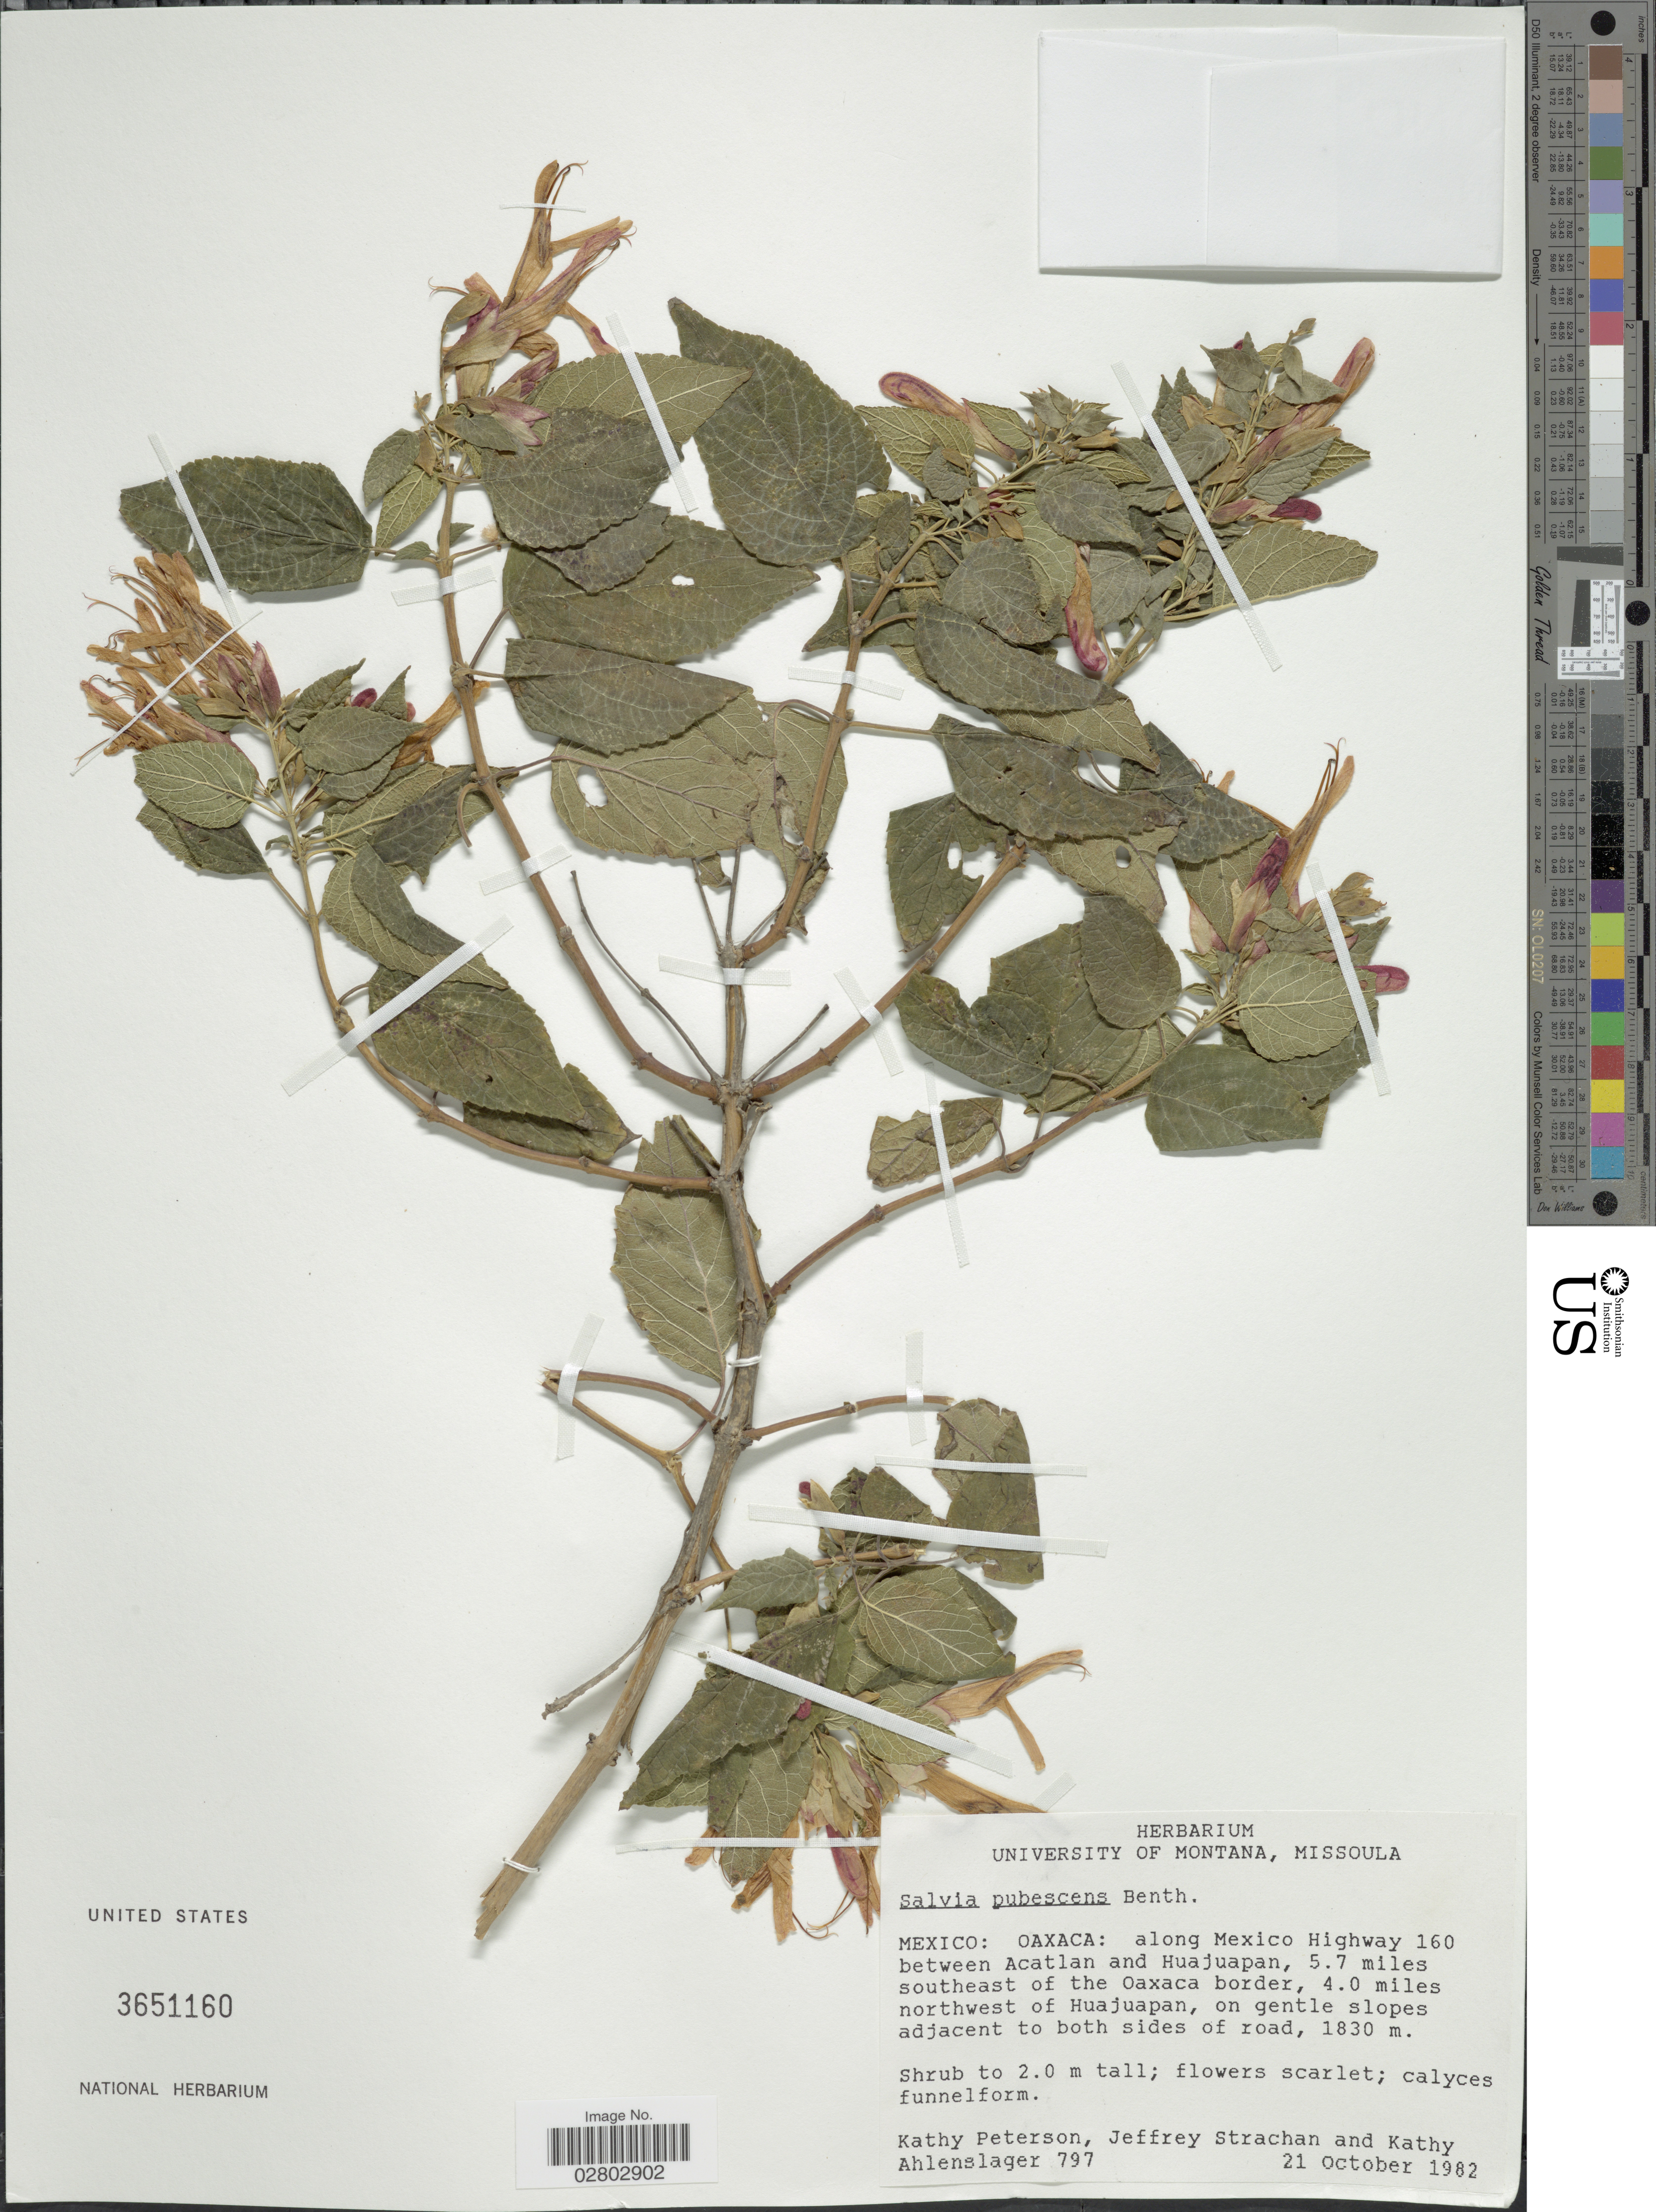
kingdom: Plantae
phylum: Tracheophyta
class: Magnoliopsida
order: Lamiales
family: Lamiaceae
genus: Salvia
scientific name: Salvia pubescens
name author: Benth.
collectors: K. Peterson, J. Strachan & K. Ahlenslager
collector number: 797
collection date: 1982-10-21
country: Mexico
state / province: Oaxaca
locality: Along Mexico Highway 160 between Acatlan and Huajuapan, 5.7 miles southeast of the Oaxaca border, 4.0 miles northwest of Huajuapan, on gentle slopes adjacent to both sides of road.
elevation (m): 1830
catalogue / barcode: US 3651160